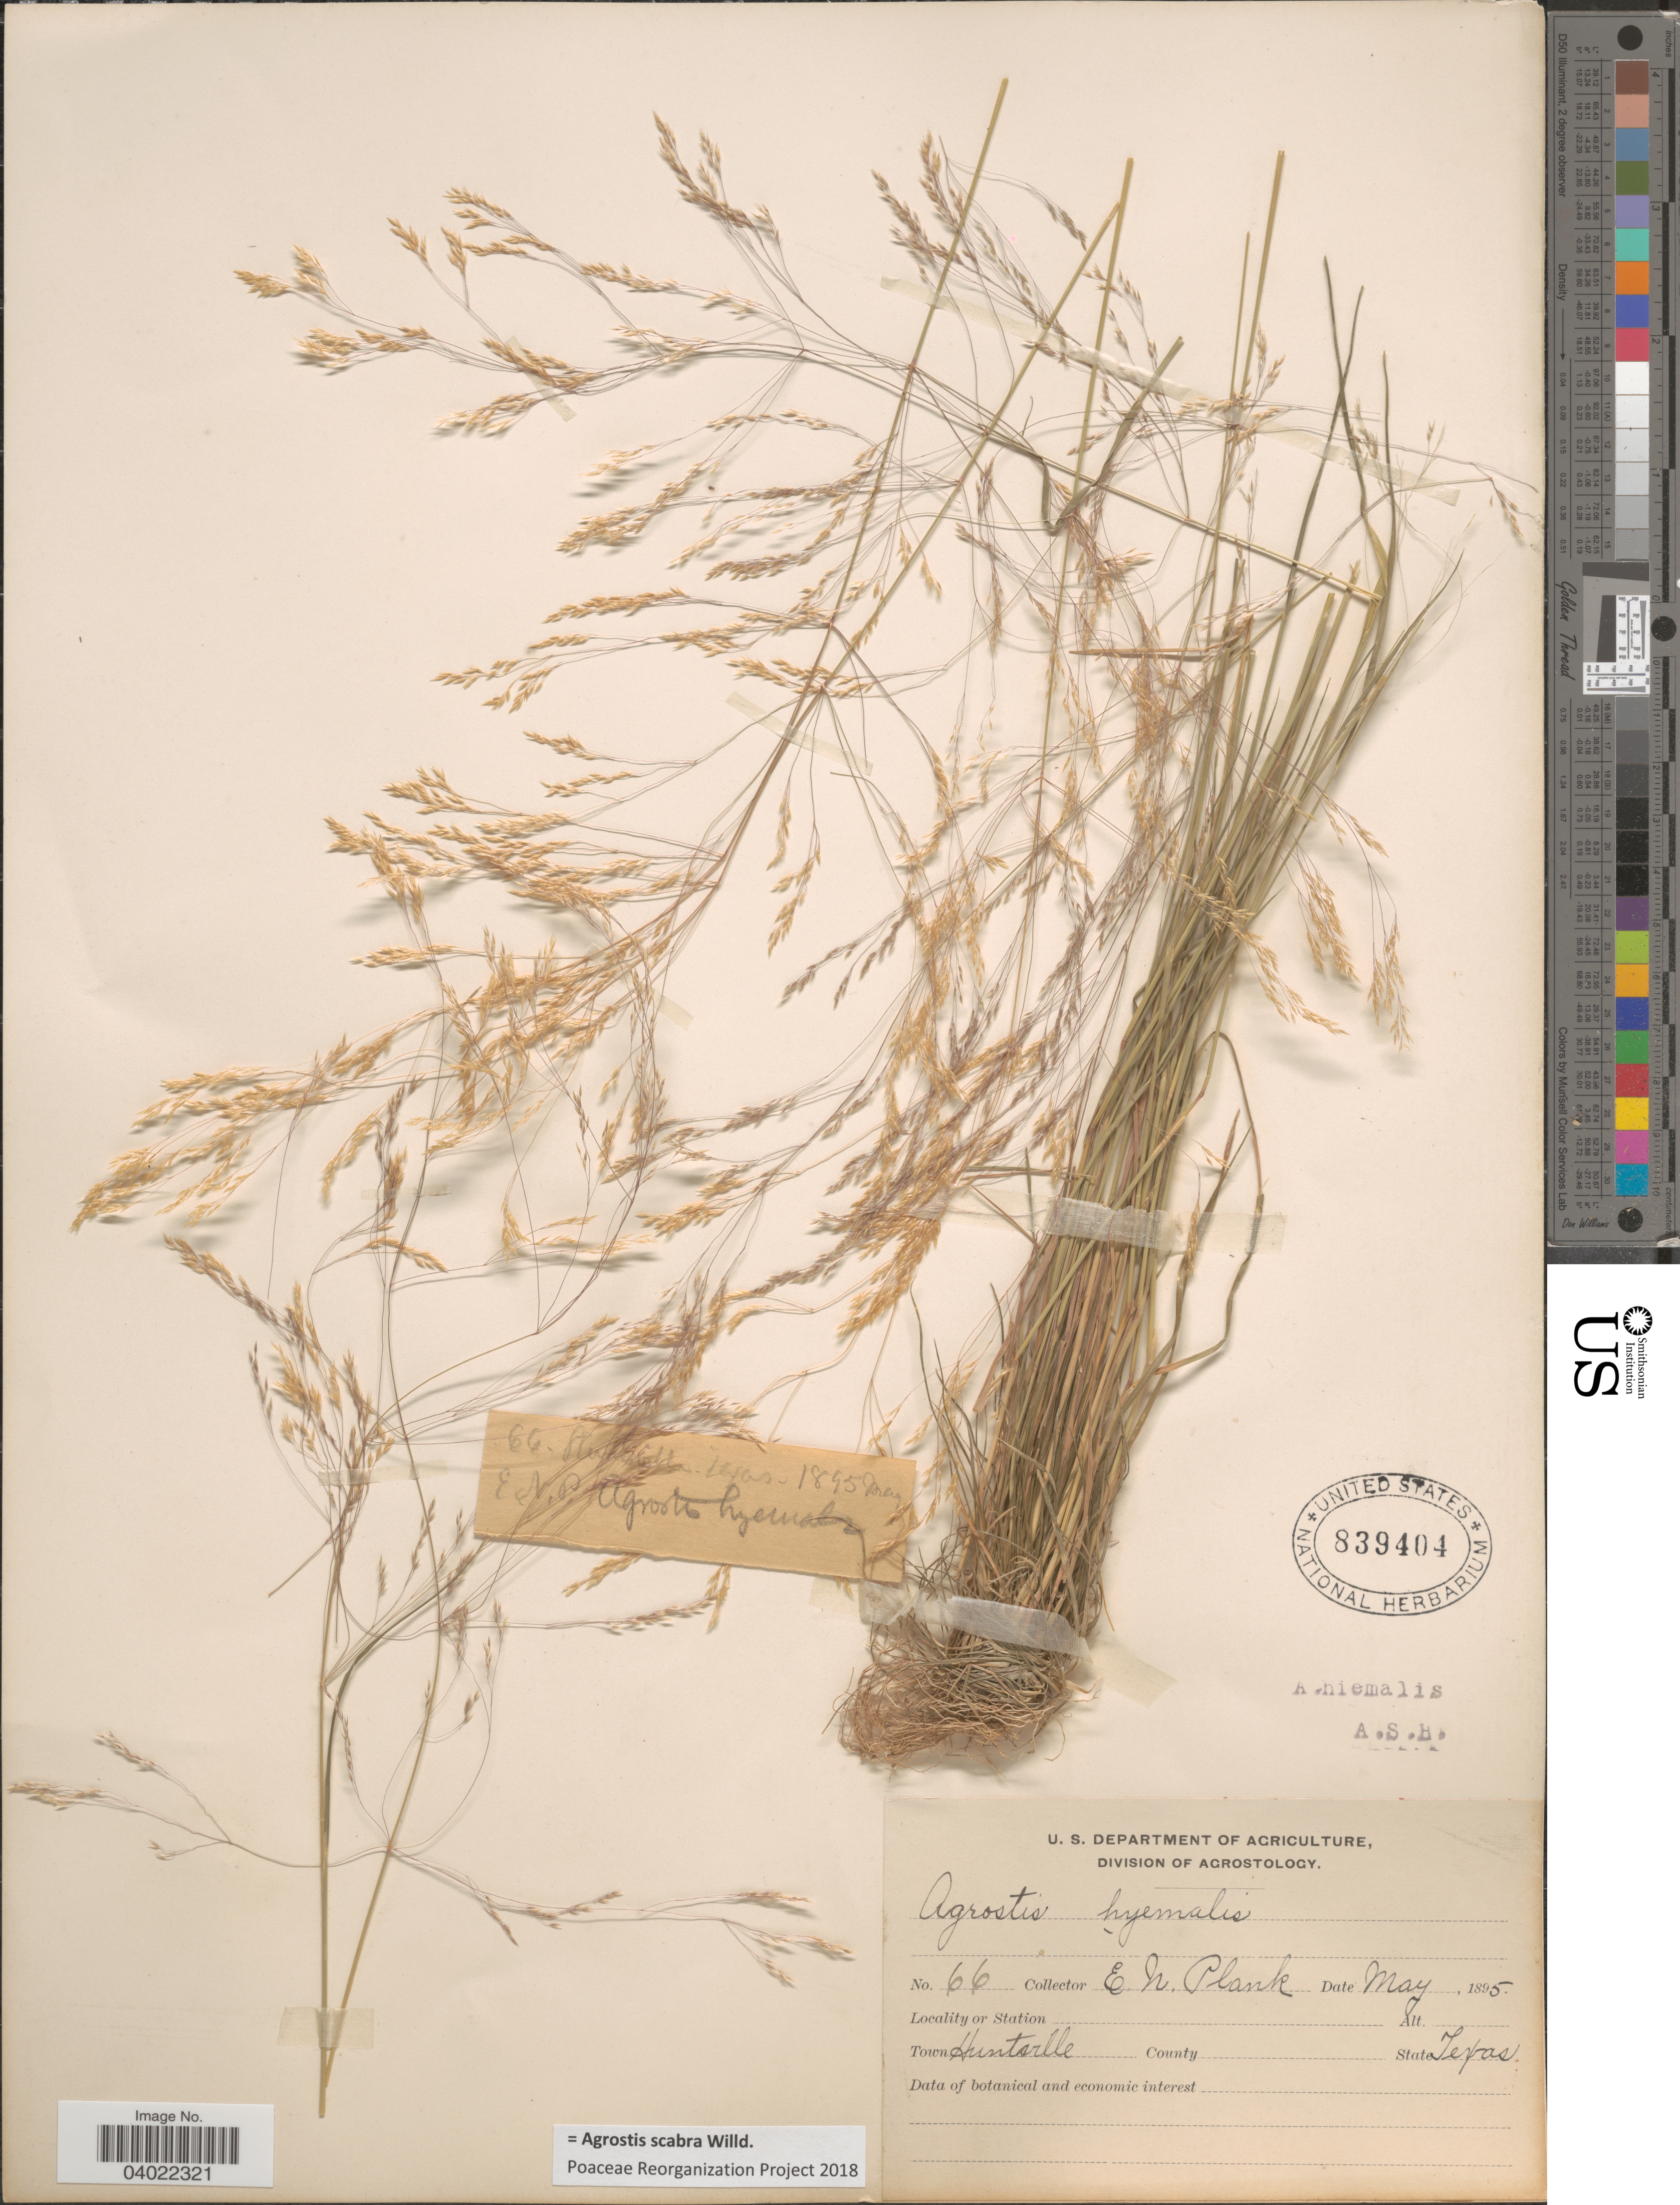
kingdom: Plantae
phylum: Tracheophyta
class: Liliopsida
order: Poales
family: Poaceae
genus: Agrostis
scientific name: Agrostis scabra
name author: Willd.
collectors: E. Plank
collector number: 66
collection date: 1895-05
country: United States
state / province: Texas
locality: Huntville.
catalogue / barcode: US 839404